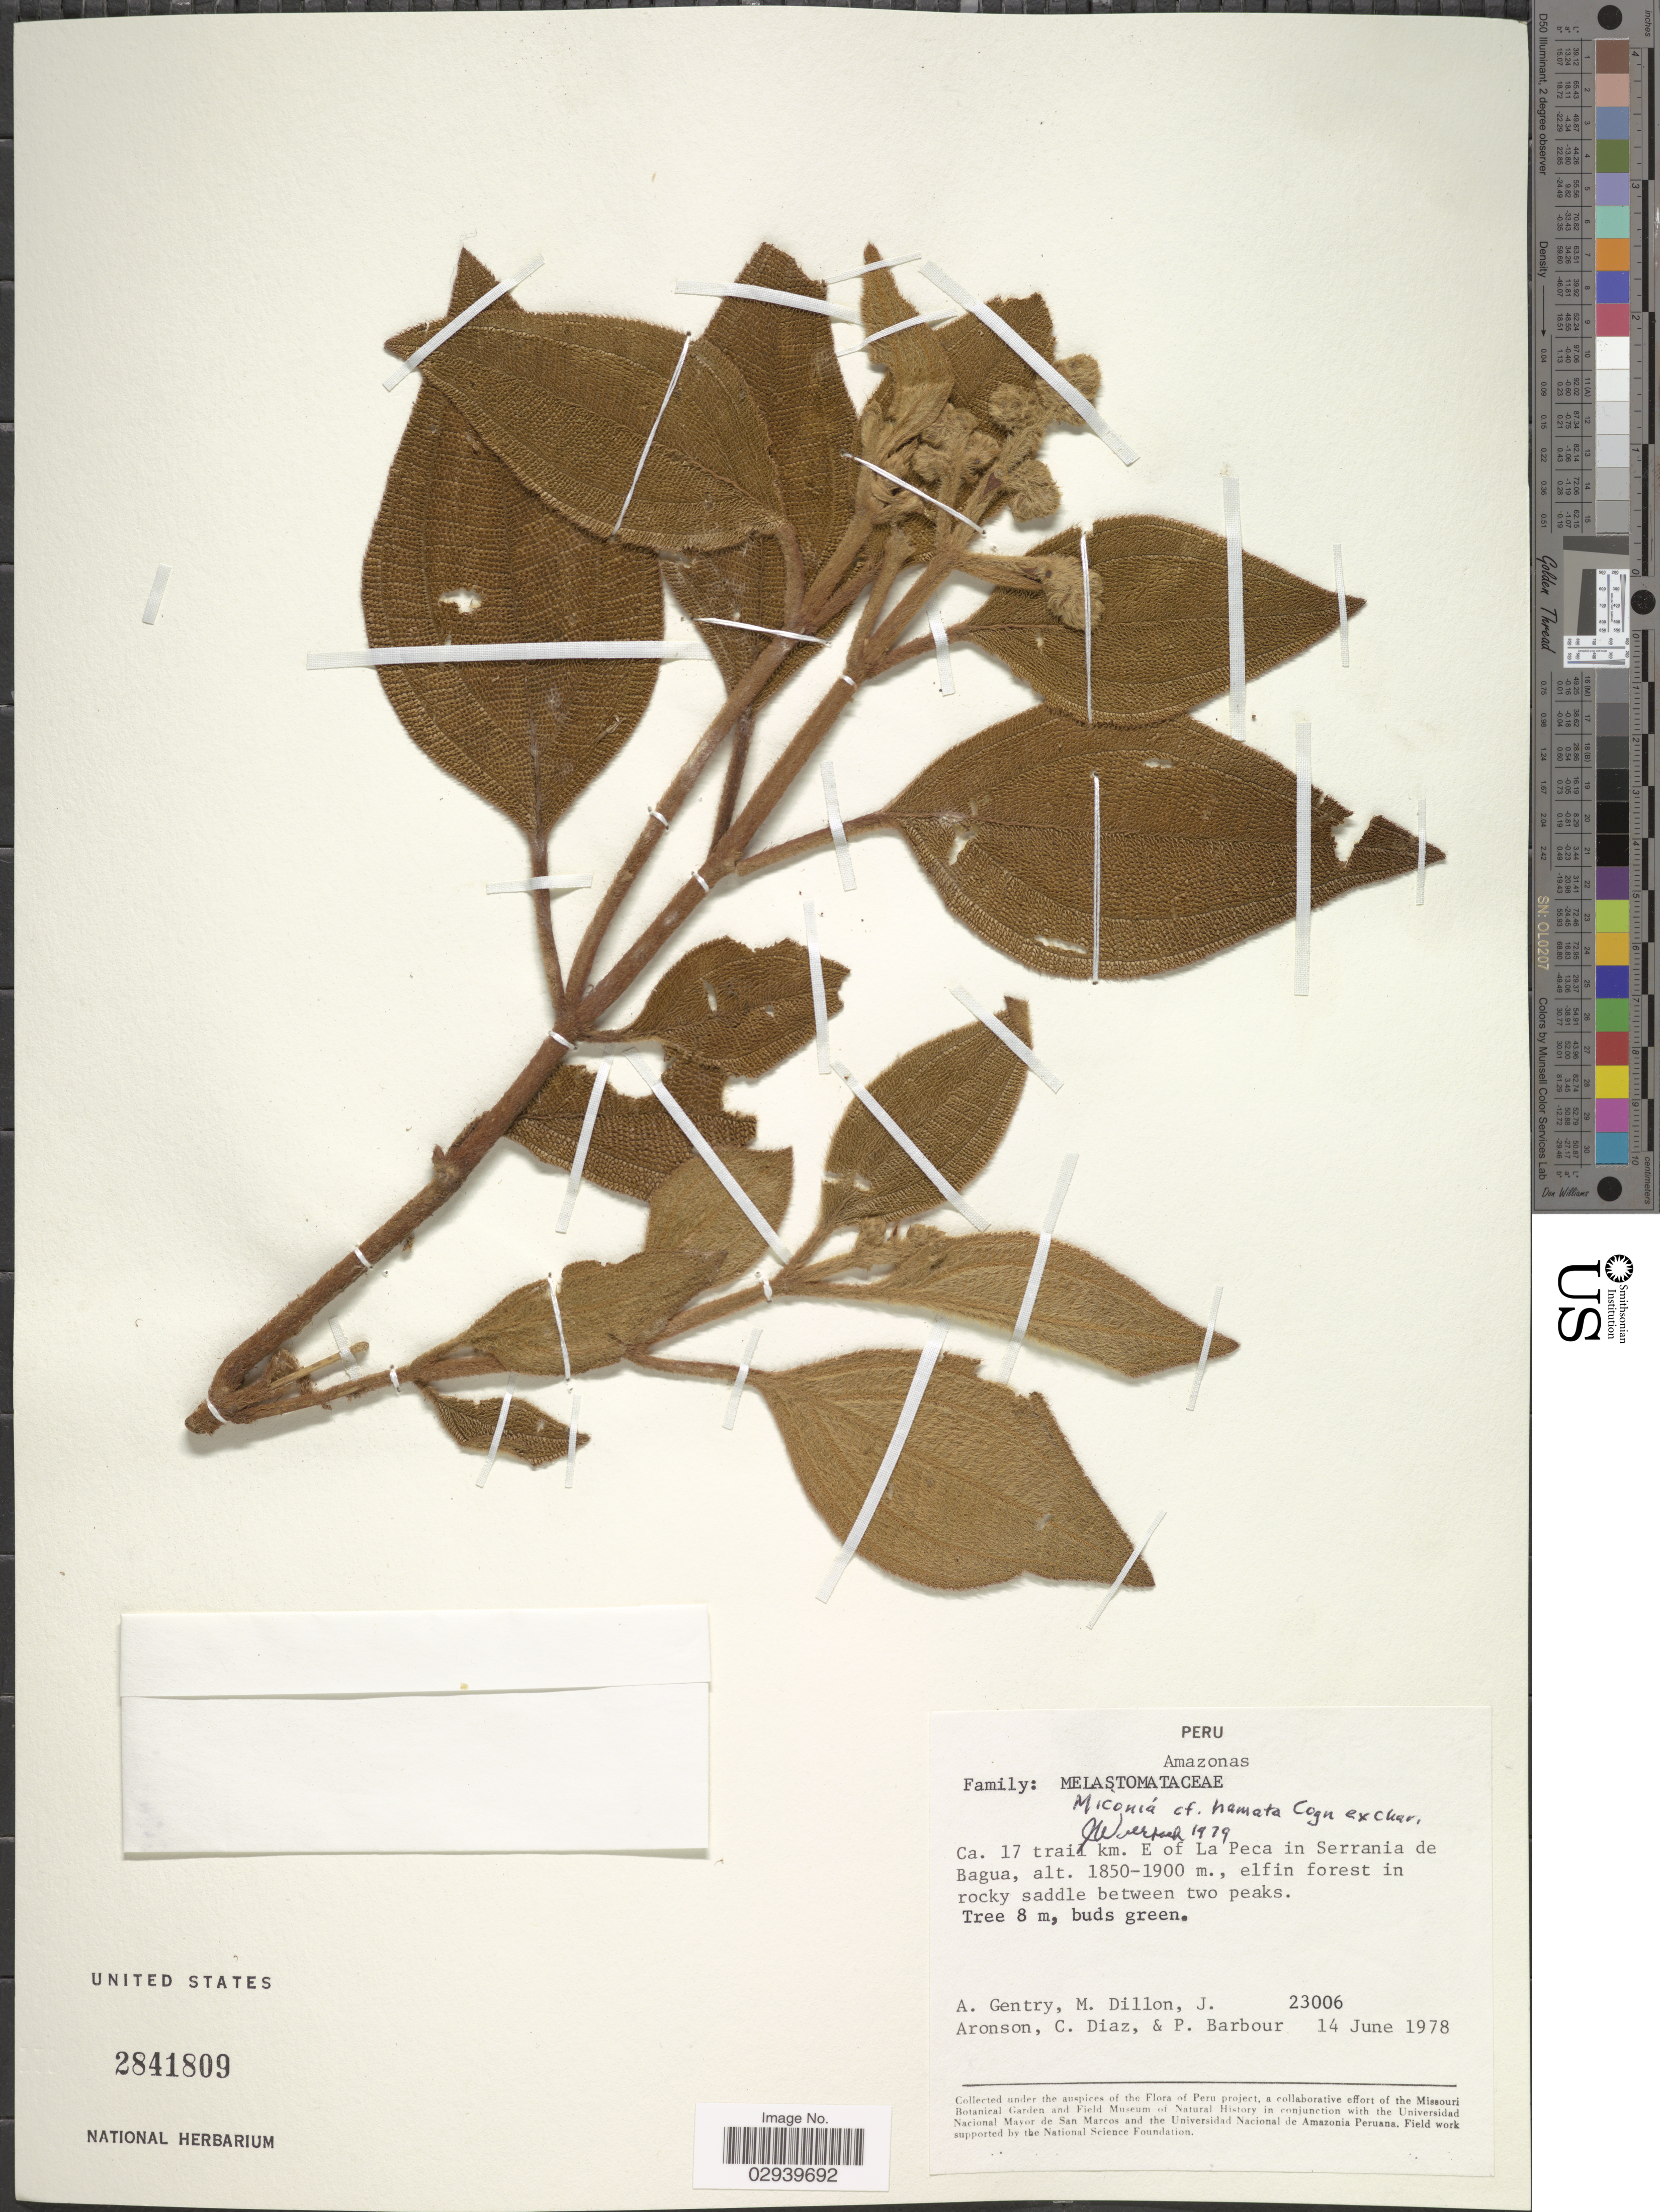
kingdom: Plantae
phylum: Tracheophyta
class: Magnoliopsida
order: Myrtales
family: Melastomataceae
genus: Miconia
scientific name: Miconia hamata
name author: Cogn.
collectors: A. H. Gentry, M. O. Dillon, J. Aronson, C. Díaz & P. Barbour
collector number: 23006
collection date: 1978-06-14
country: Peru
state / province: Amazonas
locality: Ca. 17 trail km. E of La Peca in Serrania de Bagua.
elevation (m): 1850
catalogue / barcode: US 2841809